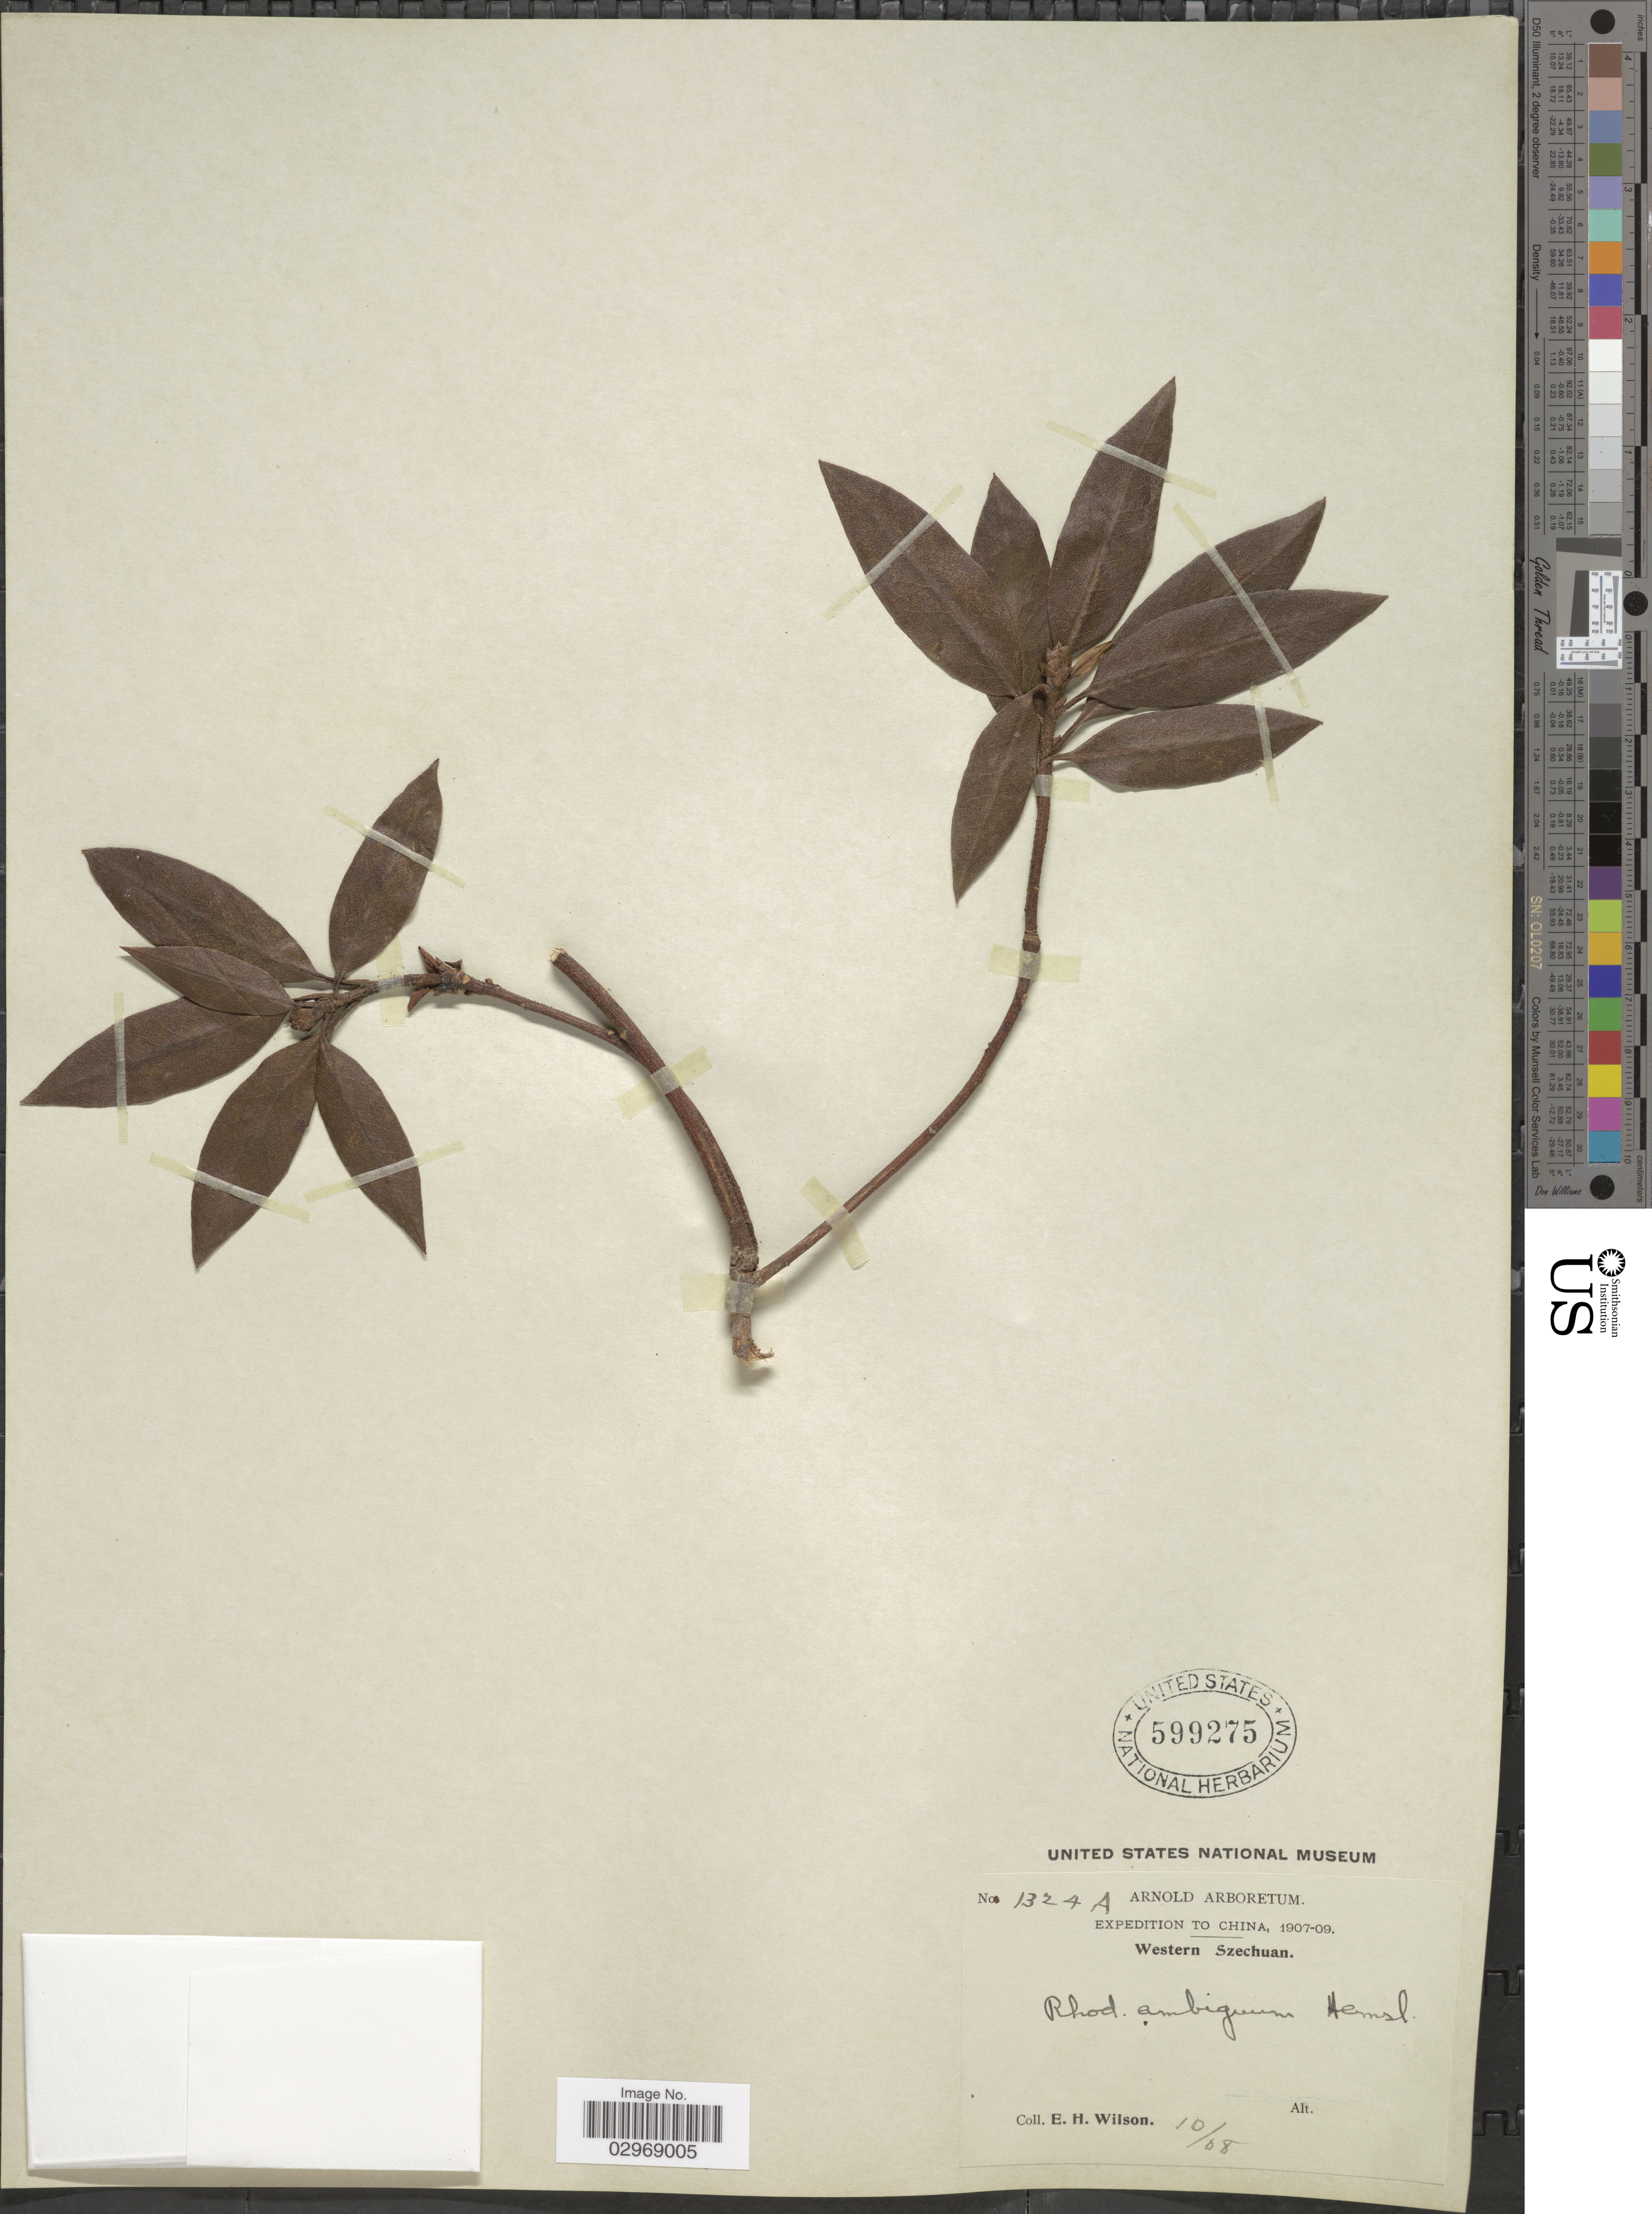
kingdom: Plantae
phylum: Tracheophyta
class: Magnoliopsida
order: Ericales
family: Ericaceae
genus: Rhododendron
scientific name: Rhododendron ambiguum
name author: Hemsl.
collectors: E. Wilson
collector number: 1324A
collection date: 1908-10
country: China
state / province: Sichuan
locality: Western Szechuan.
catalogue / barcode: US 599275